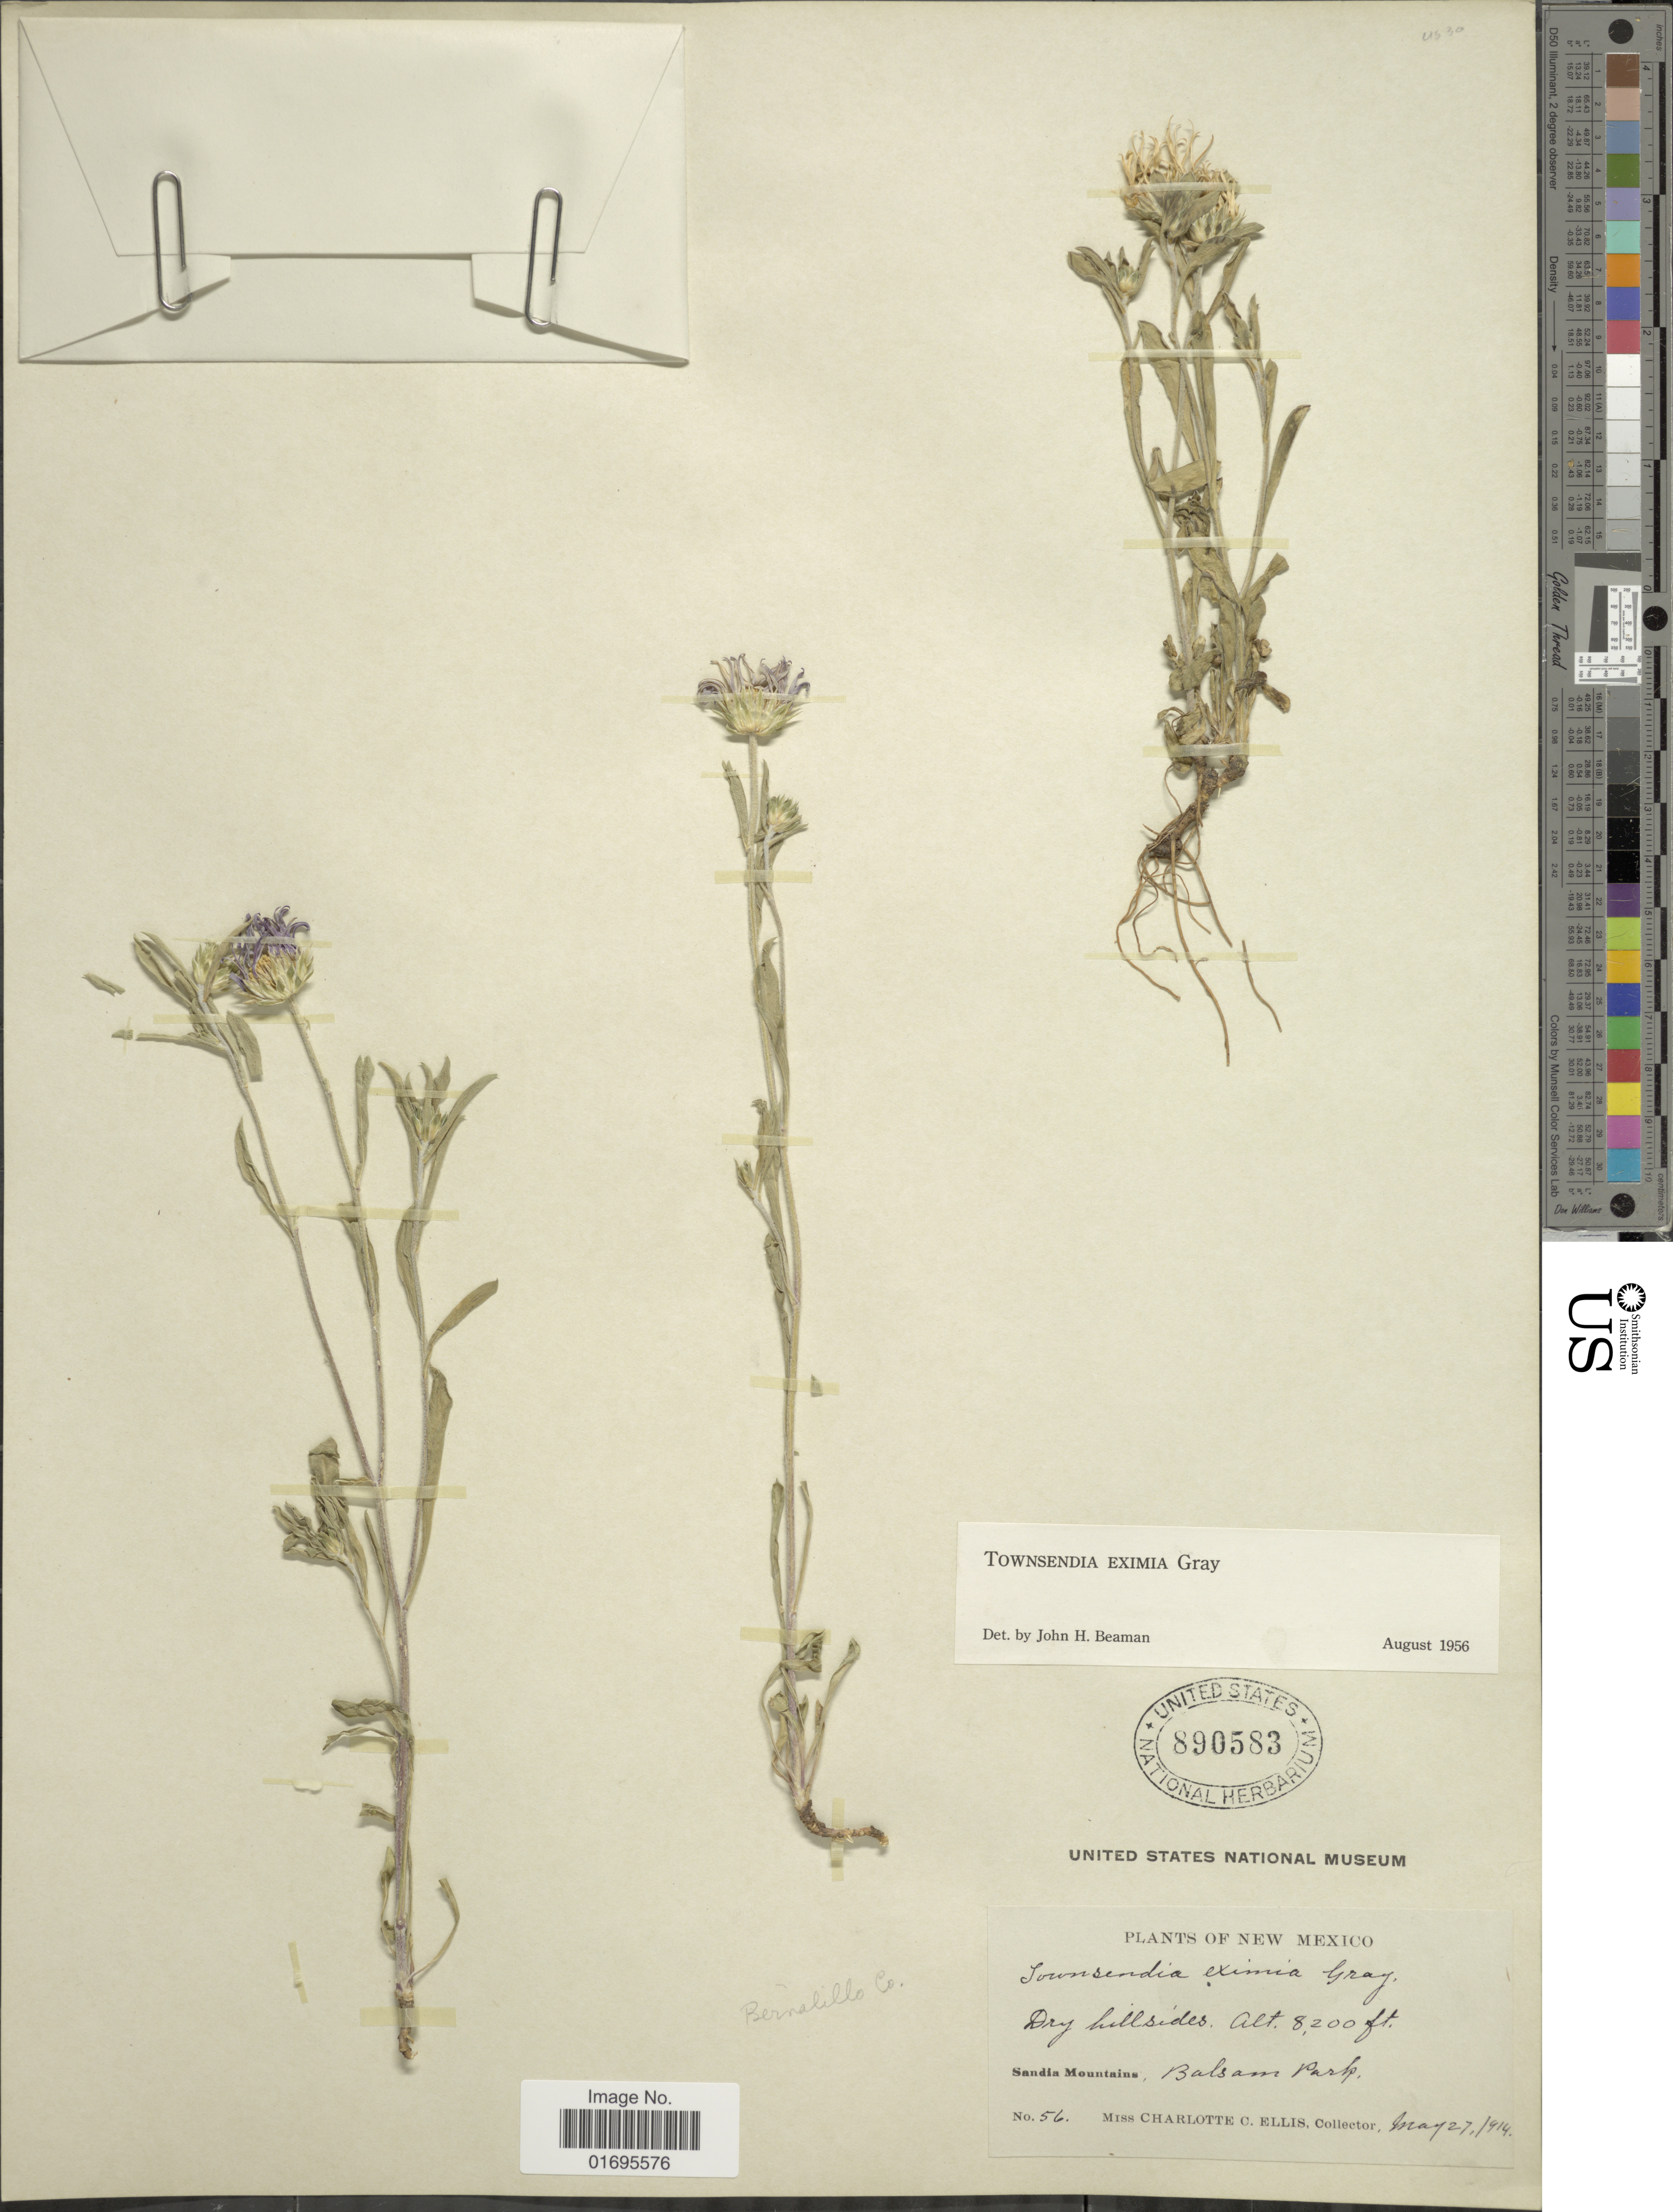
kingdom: Plantae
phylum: Tracheophyta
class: Magnoliopsida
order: Asterales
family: Asteraceae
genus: Townsendia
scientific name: Townsendia formosa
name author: Greene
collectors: C. C. Ellis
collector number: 56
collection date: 1914-05-27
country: United States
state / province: New Mexico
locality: Dry hillsides, Sandia Mountains, Balsam Parp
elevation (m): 2499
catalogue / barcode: US 890583